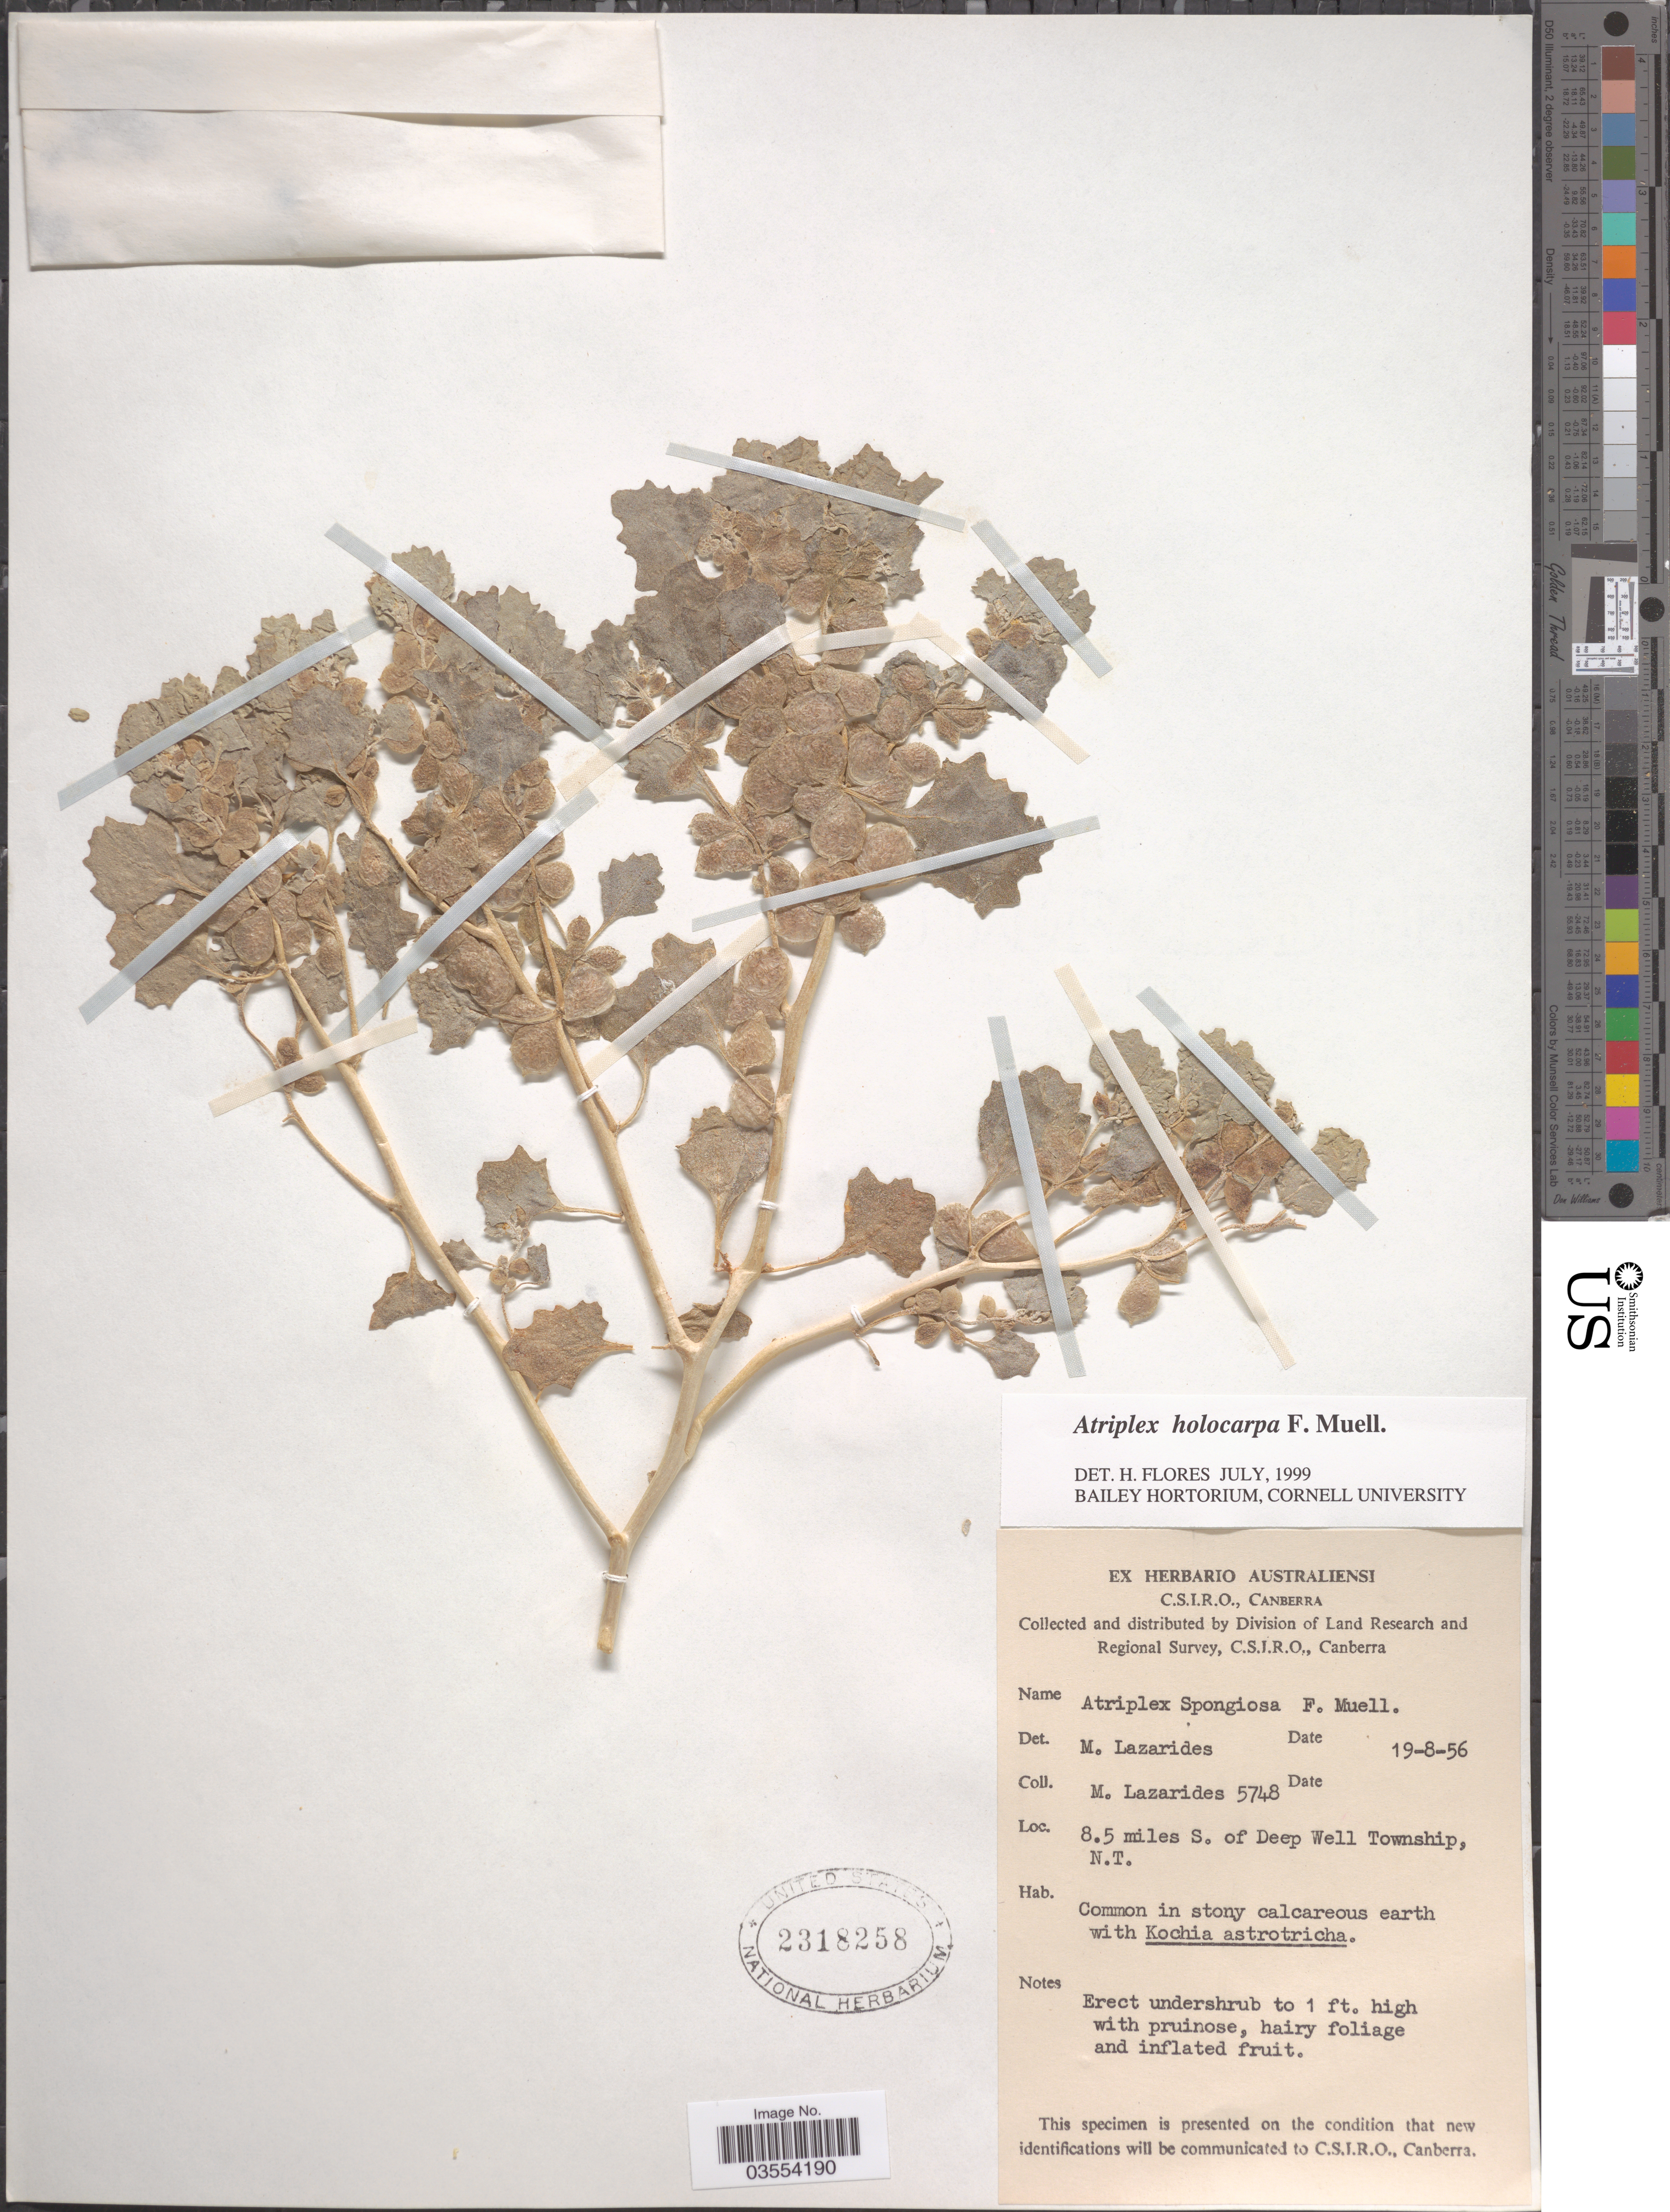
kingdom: Plantae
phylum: Tracheophyta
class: Magnoliopsida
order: Caryophyllales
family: Amaranthaceae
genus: Atriplex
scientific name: Atriplex holocarpa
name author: F. Muell.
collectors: M. Lazarides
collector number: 5748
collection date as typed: Transcribed d/m/y: 19/8/56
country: Australia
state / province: Northern Territory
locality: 8.5 miles S. of Deep Well Township.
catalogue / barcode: US 2318258